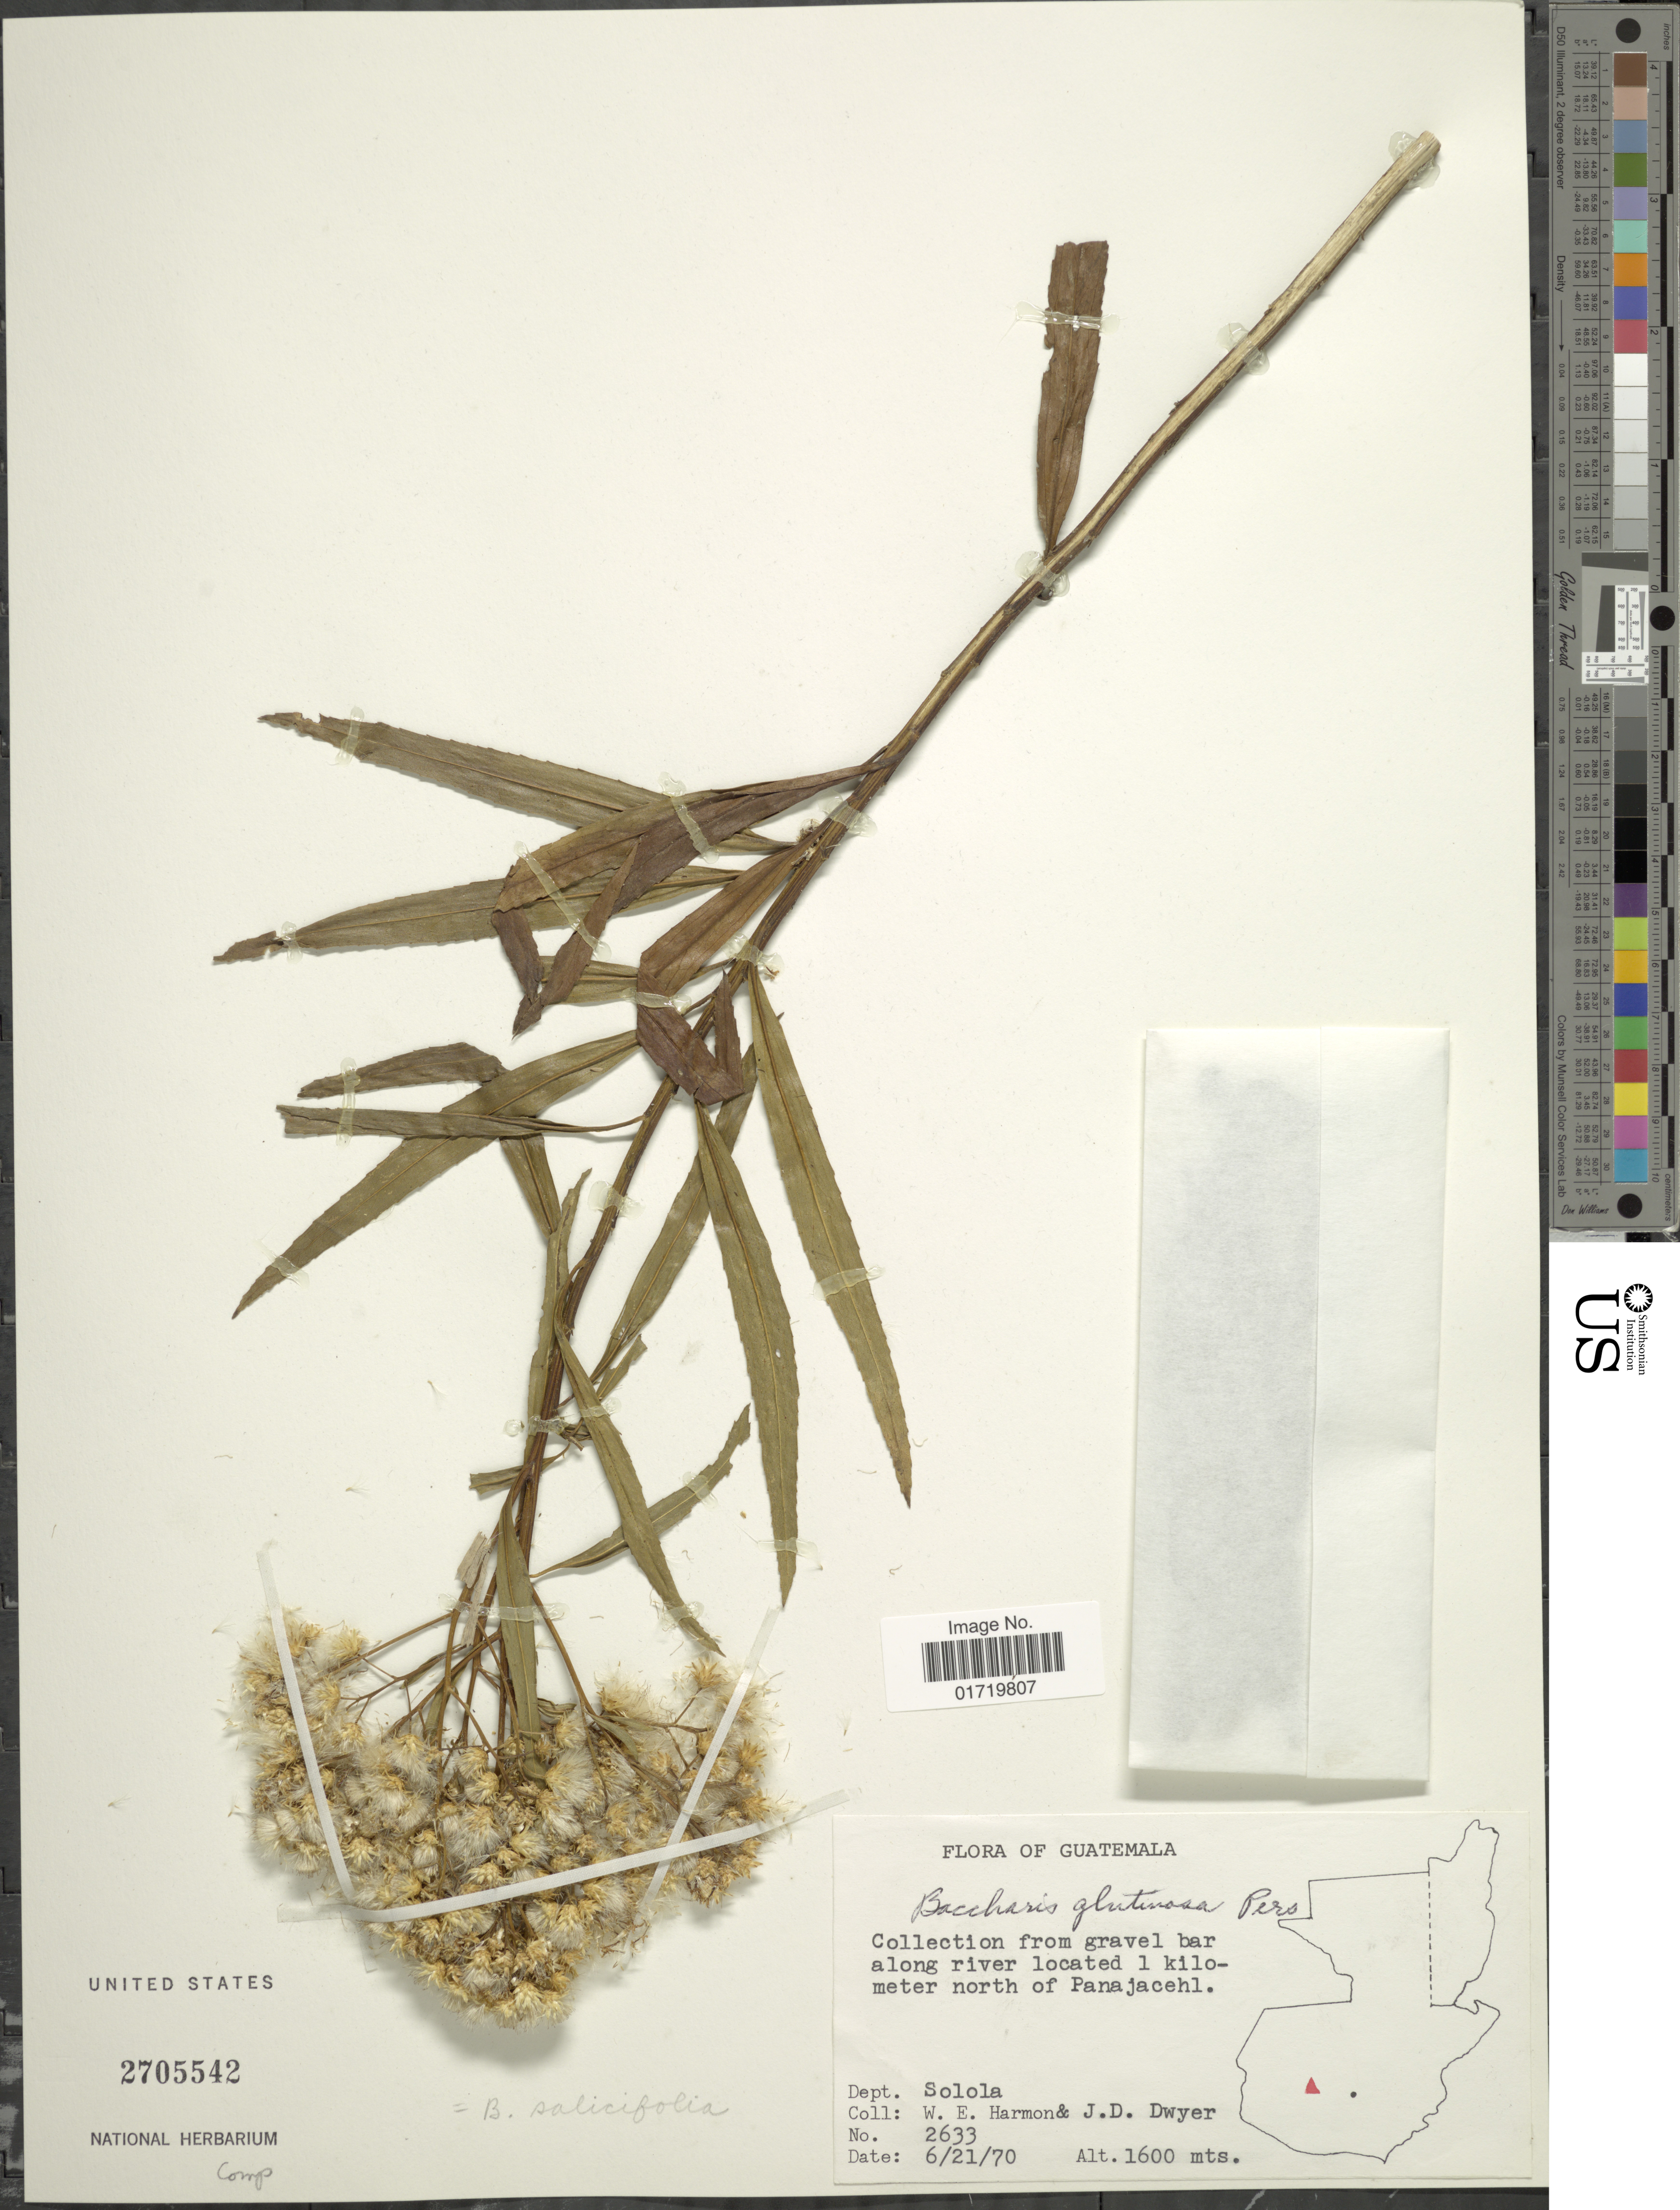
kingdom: Plantae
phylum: Tracheophyta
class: Magnoliopsida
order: Asterales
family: Asteraceae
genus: Baccharis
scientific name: Baccharis salicifolia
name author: (Ruiz & Pav.) Pers.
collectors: W. E. Harmon & J. D. Dwyer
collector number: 2633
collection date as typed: Transcribed d/m/y: 21/6/70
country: Guatemala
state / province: Sololá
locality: From gravel bar along river located 1 kilometer north of Panajacehl, Dept. Solola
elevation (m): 1600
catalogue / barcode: US 2705542